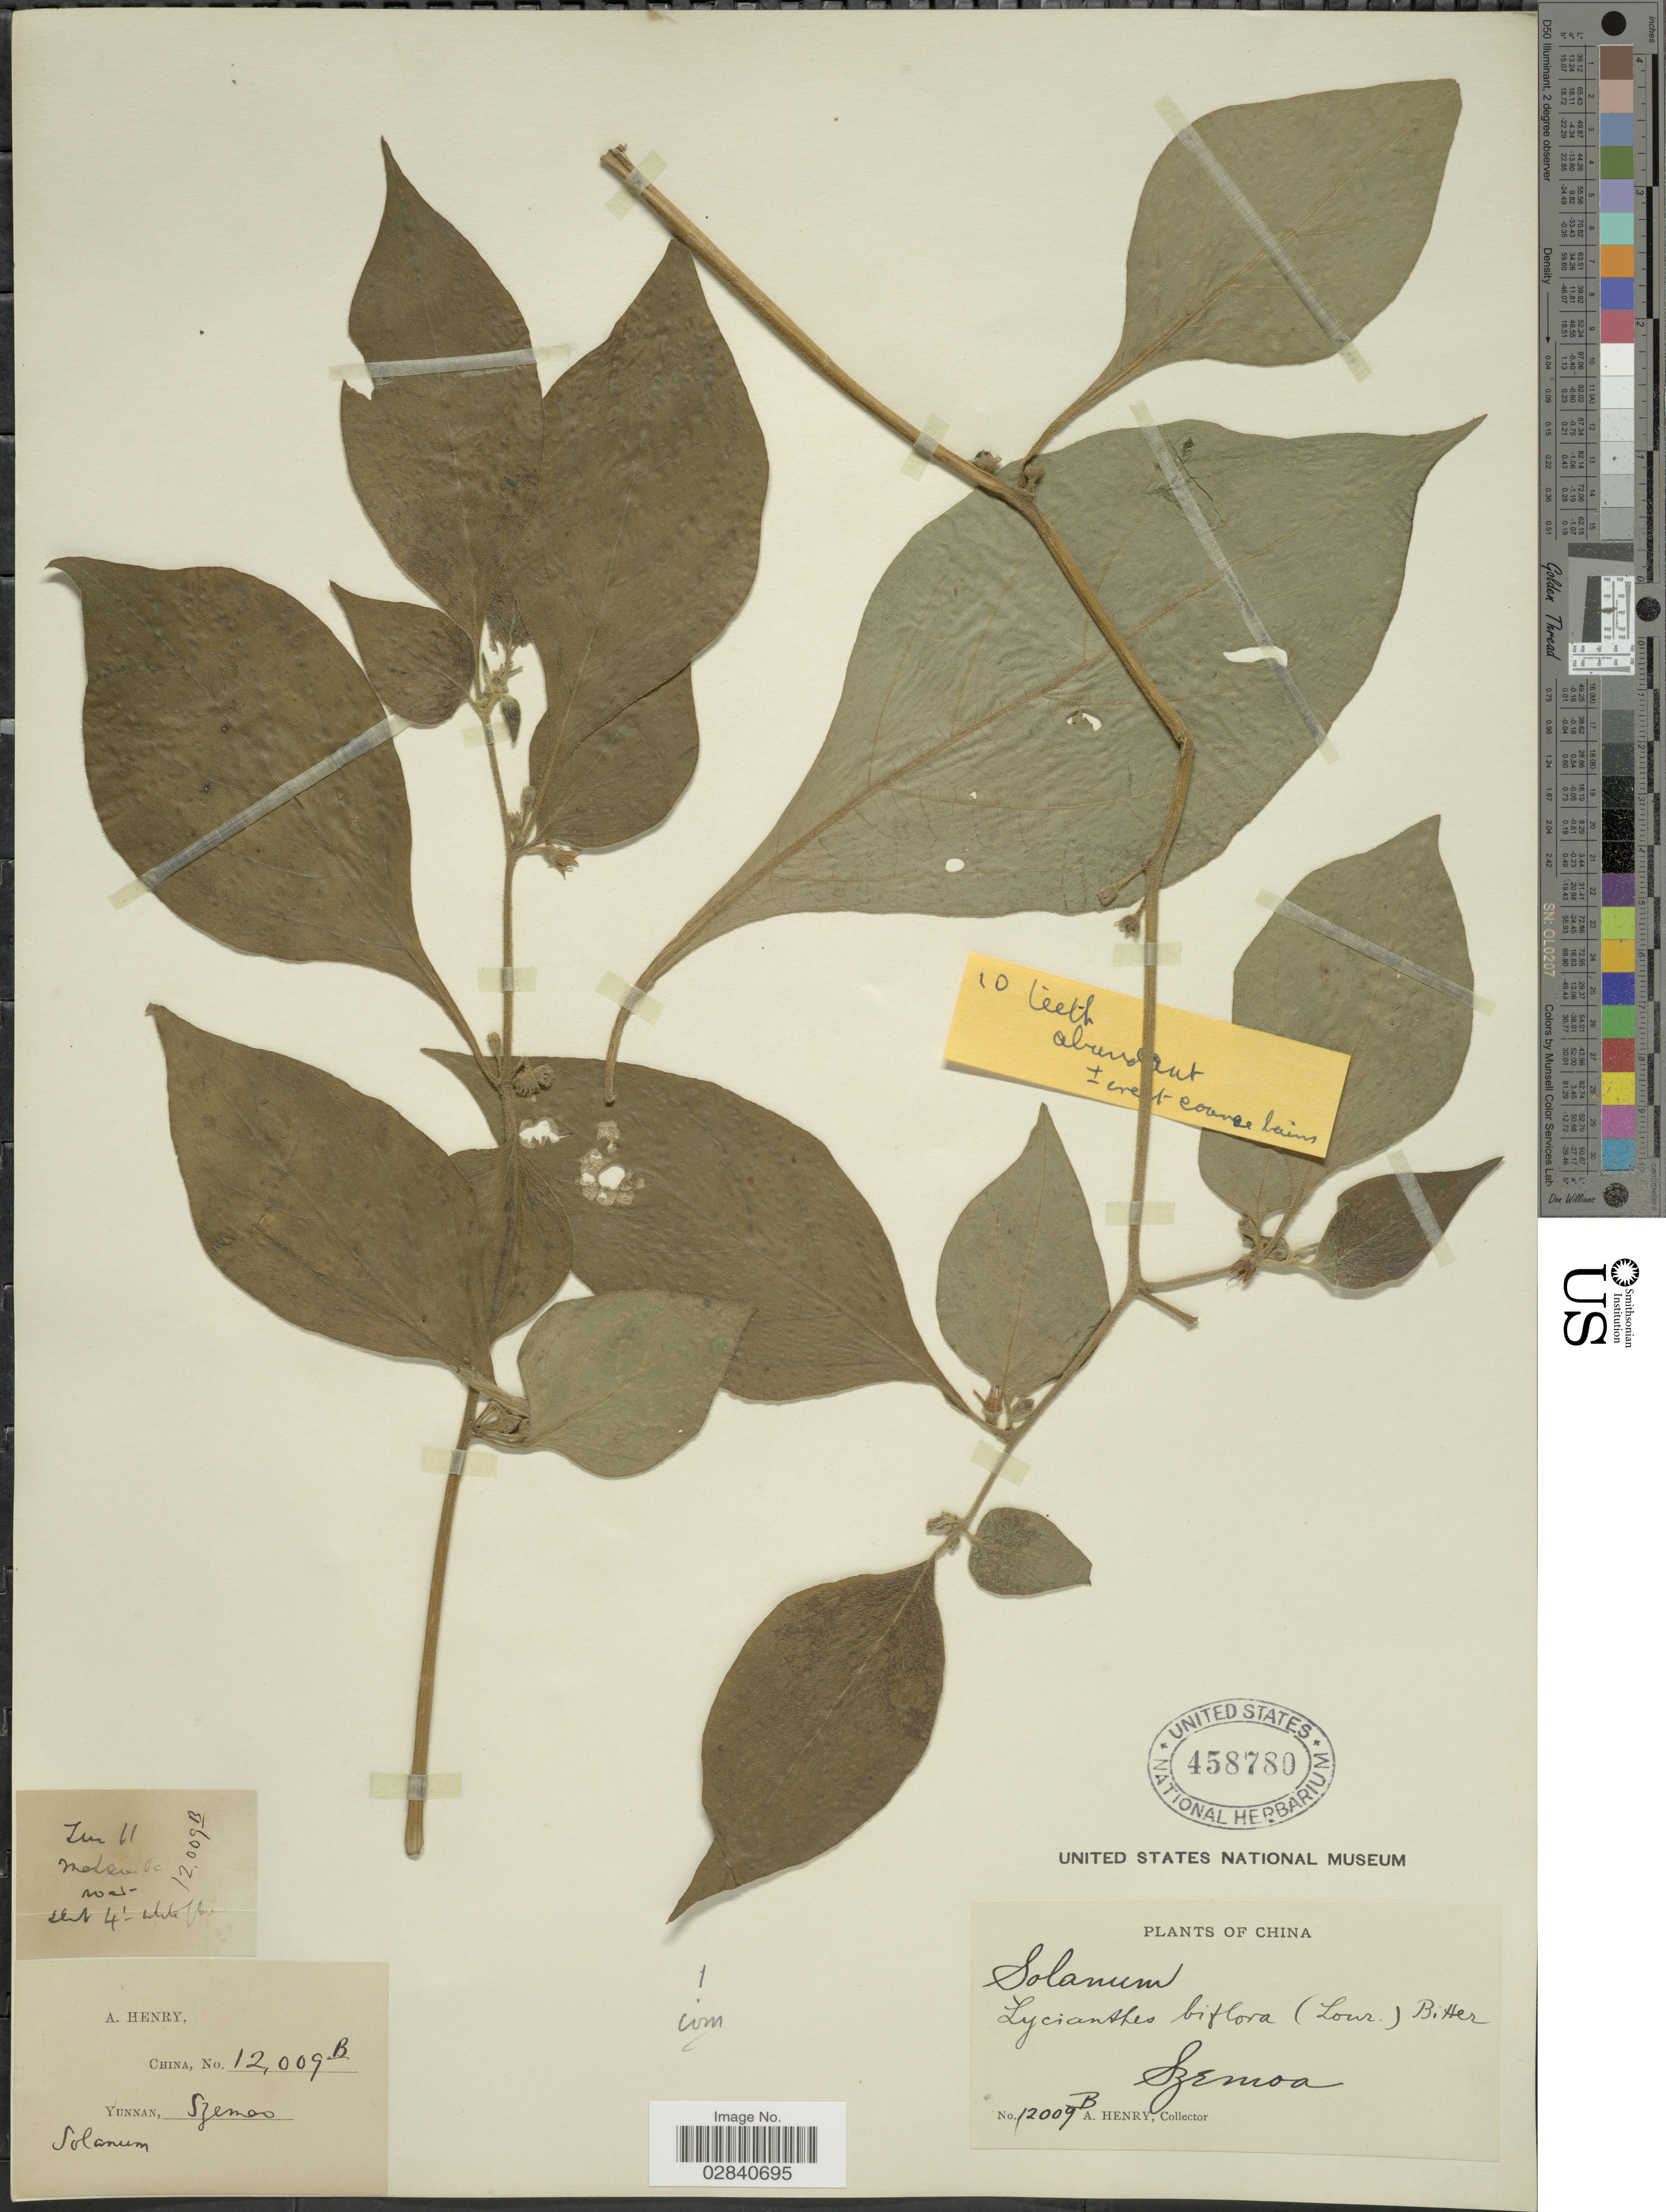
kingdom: Plantae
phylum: Tracheophyta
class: Magnoliopsida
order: Solanales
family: Solanaceae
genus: Lycianthes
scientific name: Lycianthes biflora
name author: (Lour.) Bitter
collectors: A. Henry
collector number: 12009 B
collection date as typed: Transcribed d/m/y: /6/11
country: China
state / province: Yunnan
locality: Szemoa.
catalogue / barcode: US 458780